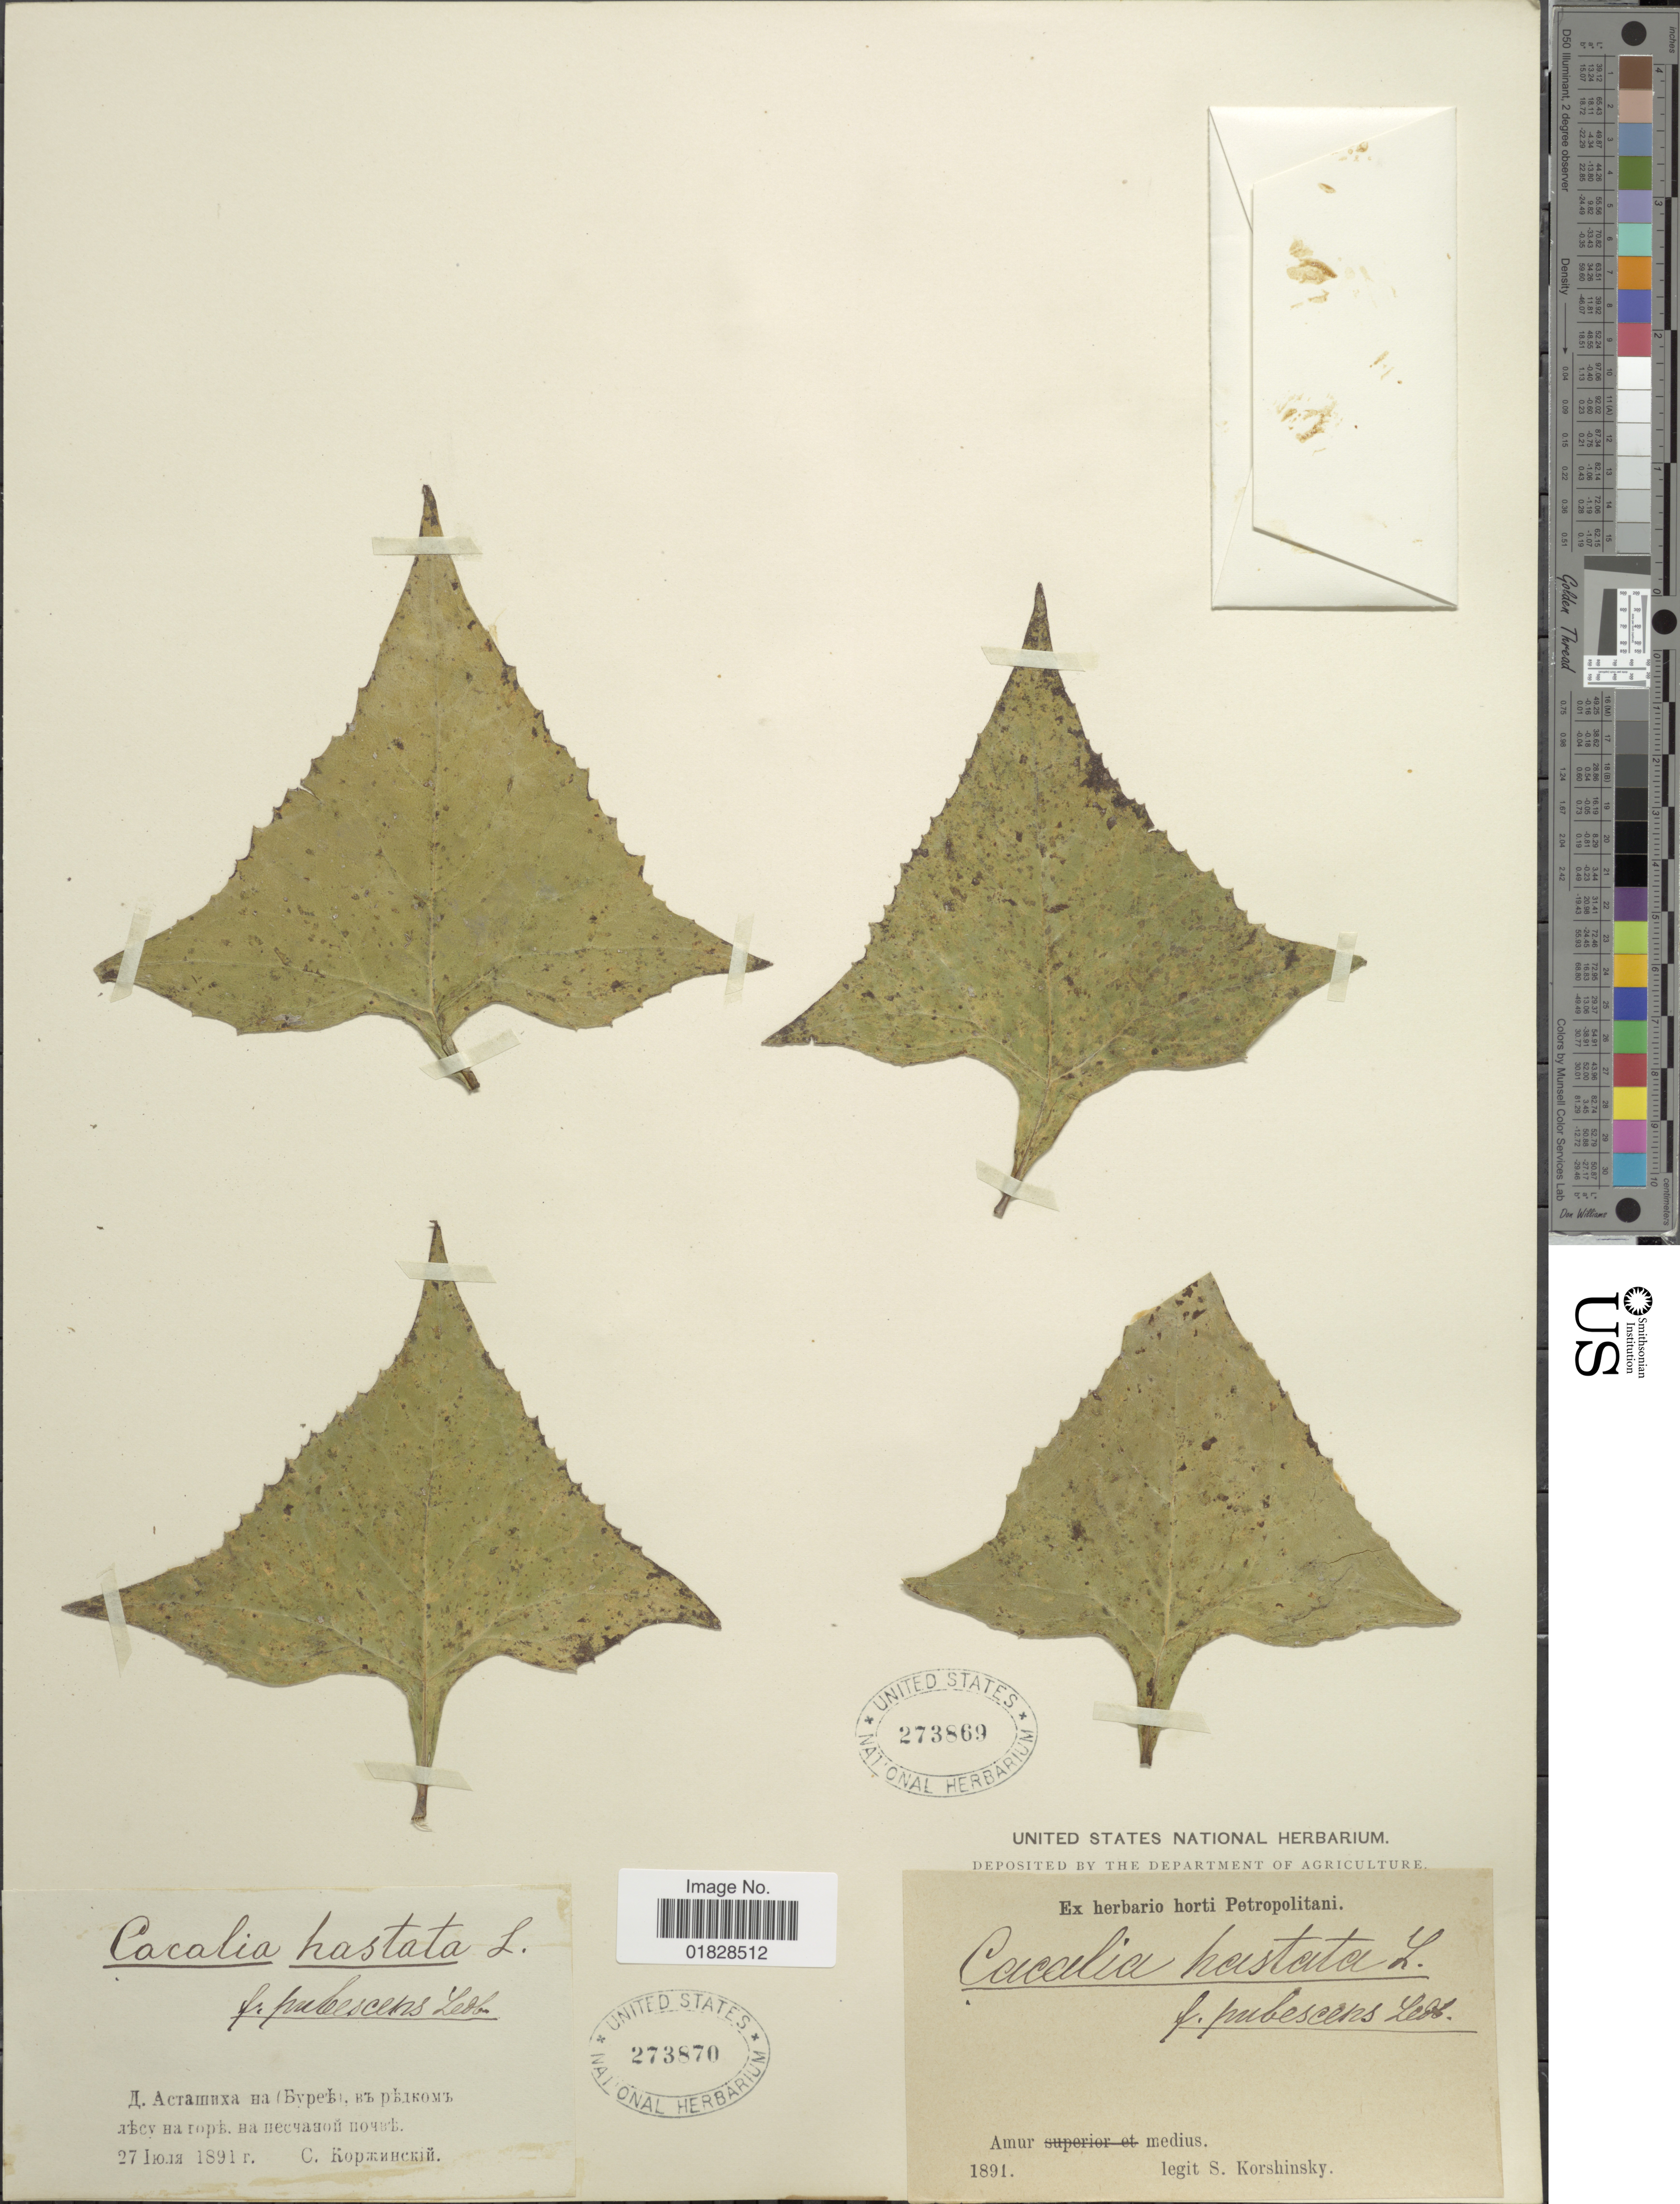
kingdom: Plantae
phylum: Tracheophyta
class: Magnoliopsida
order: Asterales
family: Asteraceae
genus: Parasenecio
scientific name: Parasenecio hastatus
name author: (L.) H. Koyama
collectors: S. I. Korshinsky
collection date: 1891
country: Russian Federation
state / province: Amur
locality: Amur medius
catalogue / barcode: US 273869